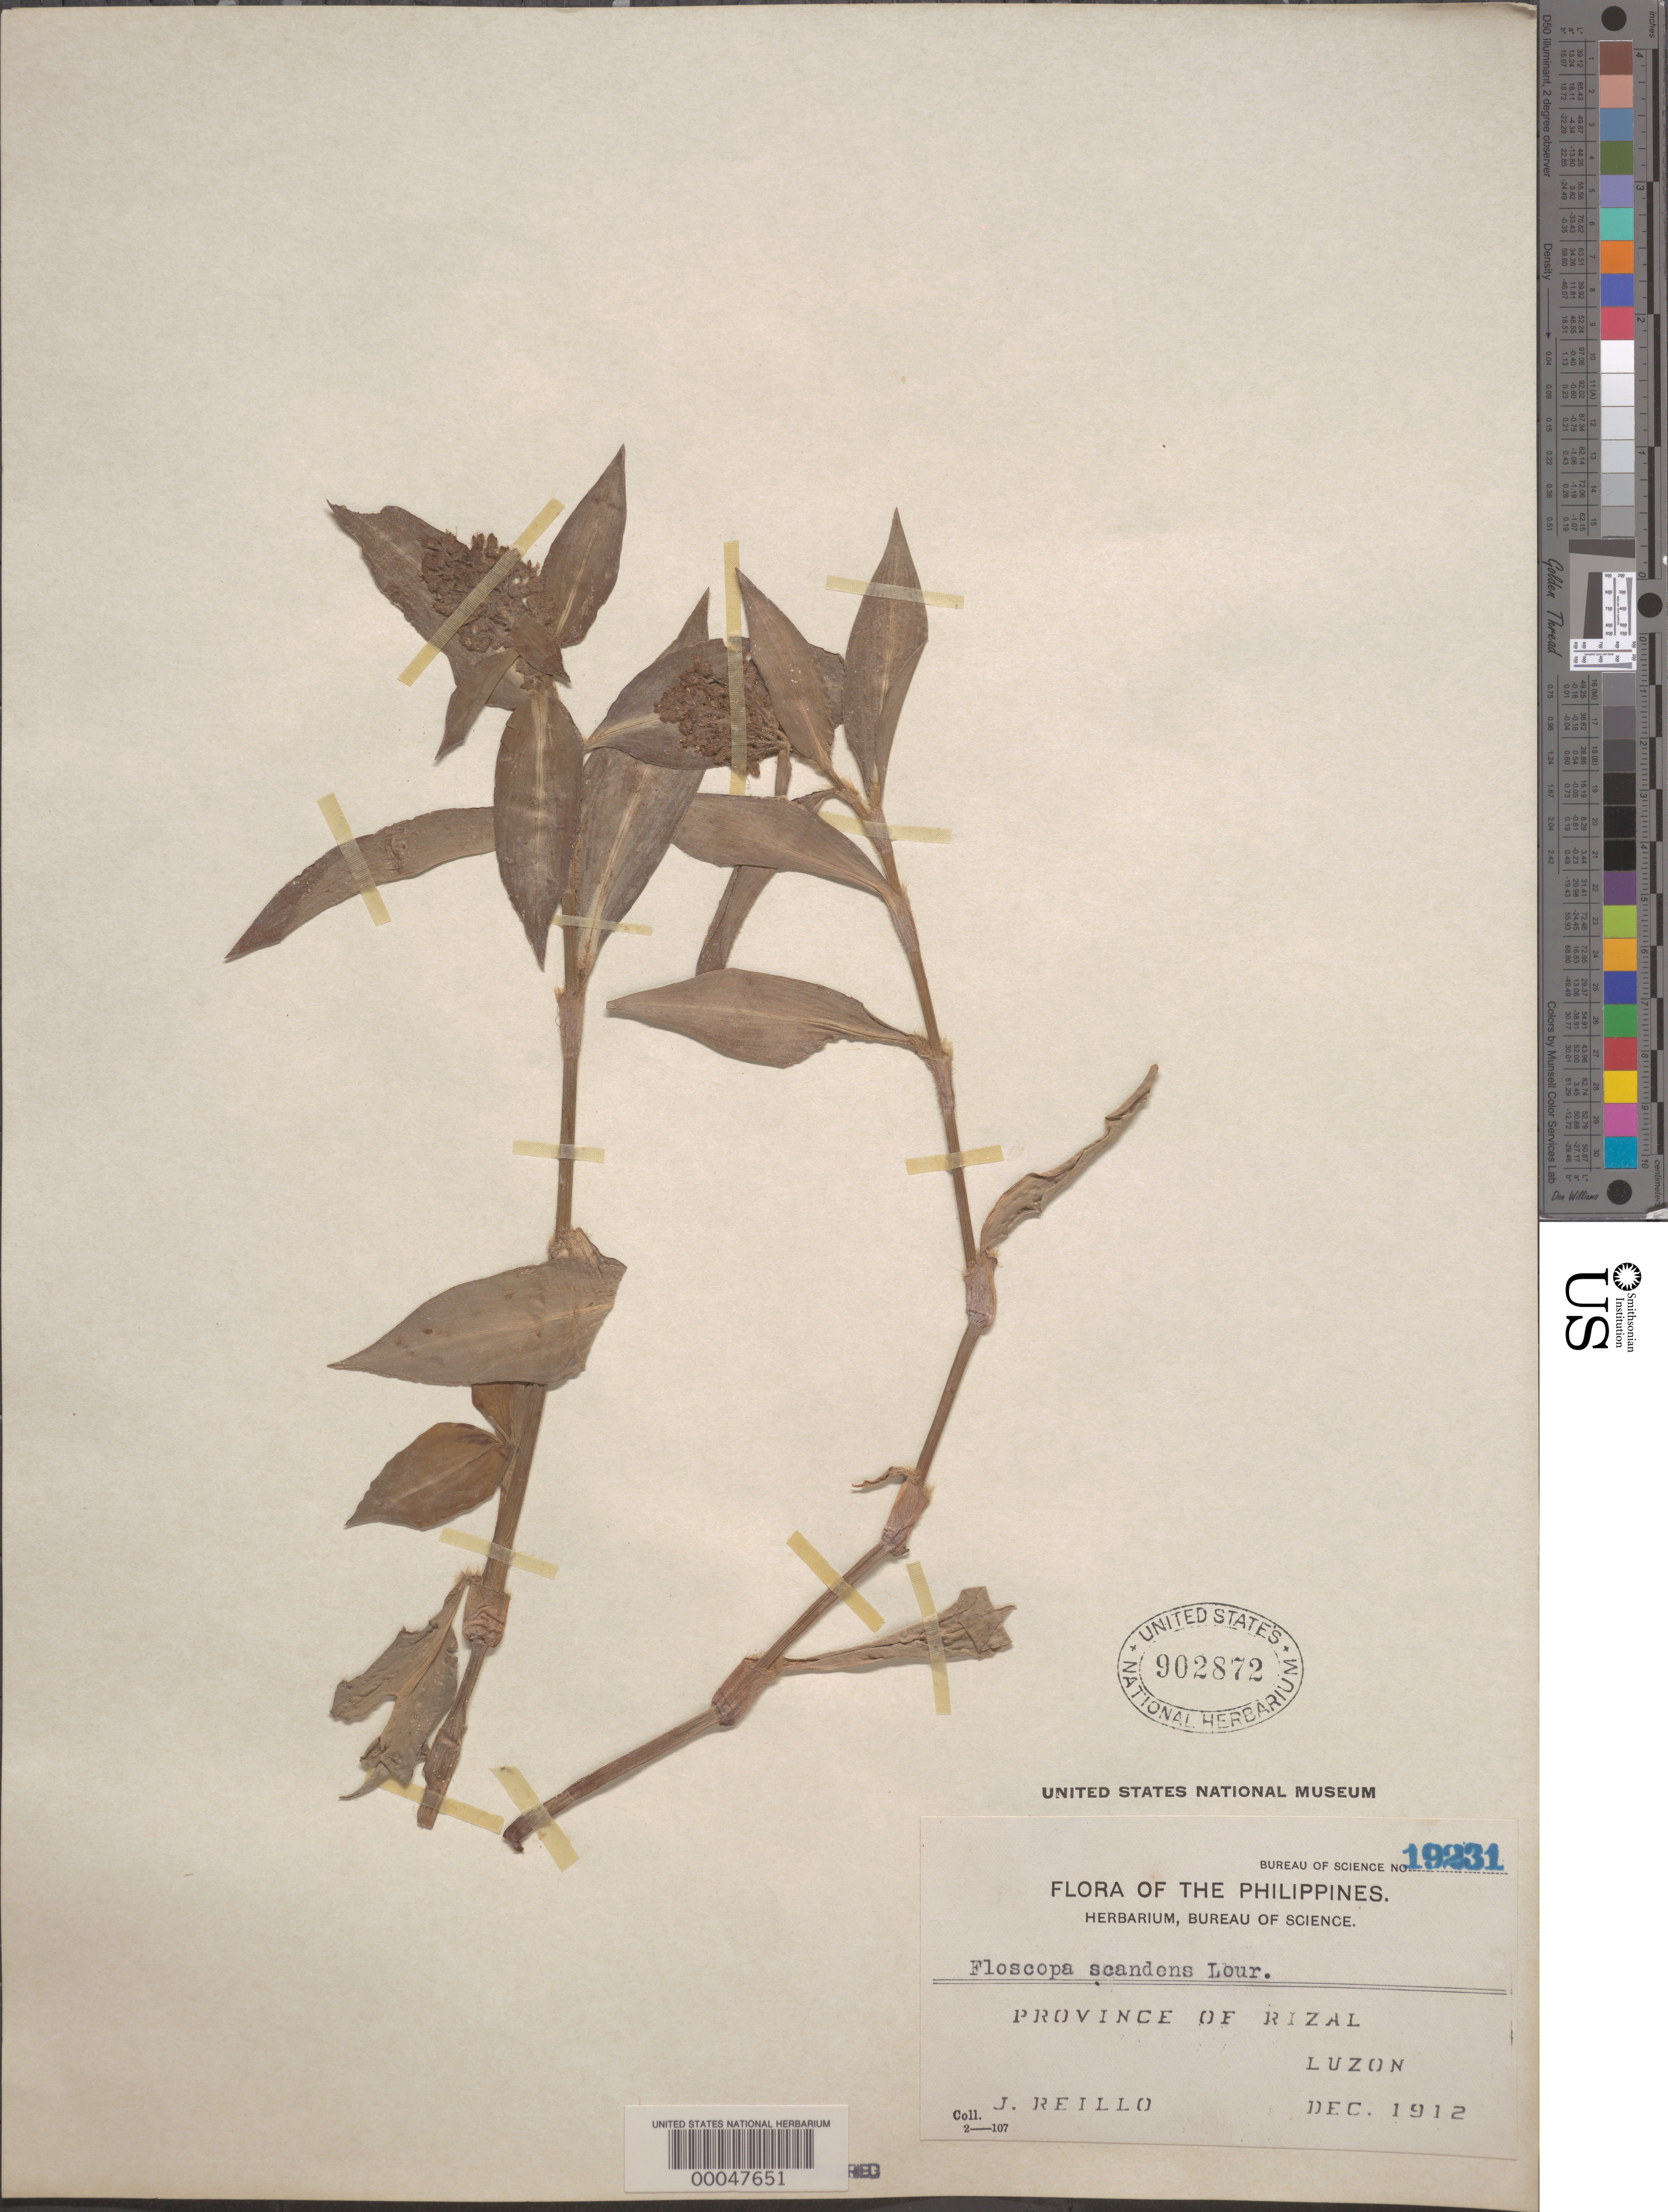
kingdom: Plantae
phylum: Tracheophyta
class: Liliopsida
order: Commelinales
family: Commelinaceae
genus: Floscopa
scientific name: Floscopa scandens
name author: Lour.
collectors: J. Reillo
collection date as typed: Dec 1912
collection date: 1912-12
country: Philippines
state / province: Calabarzon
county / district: Rizal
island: Luzon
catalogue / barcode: US 902872